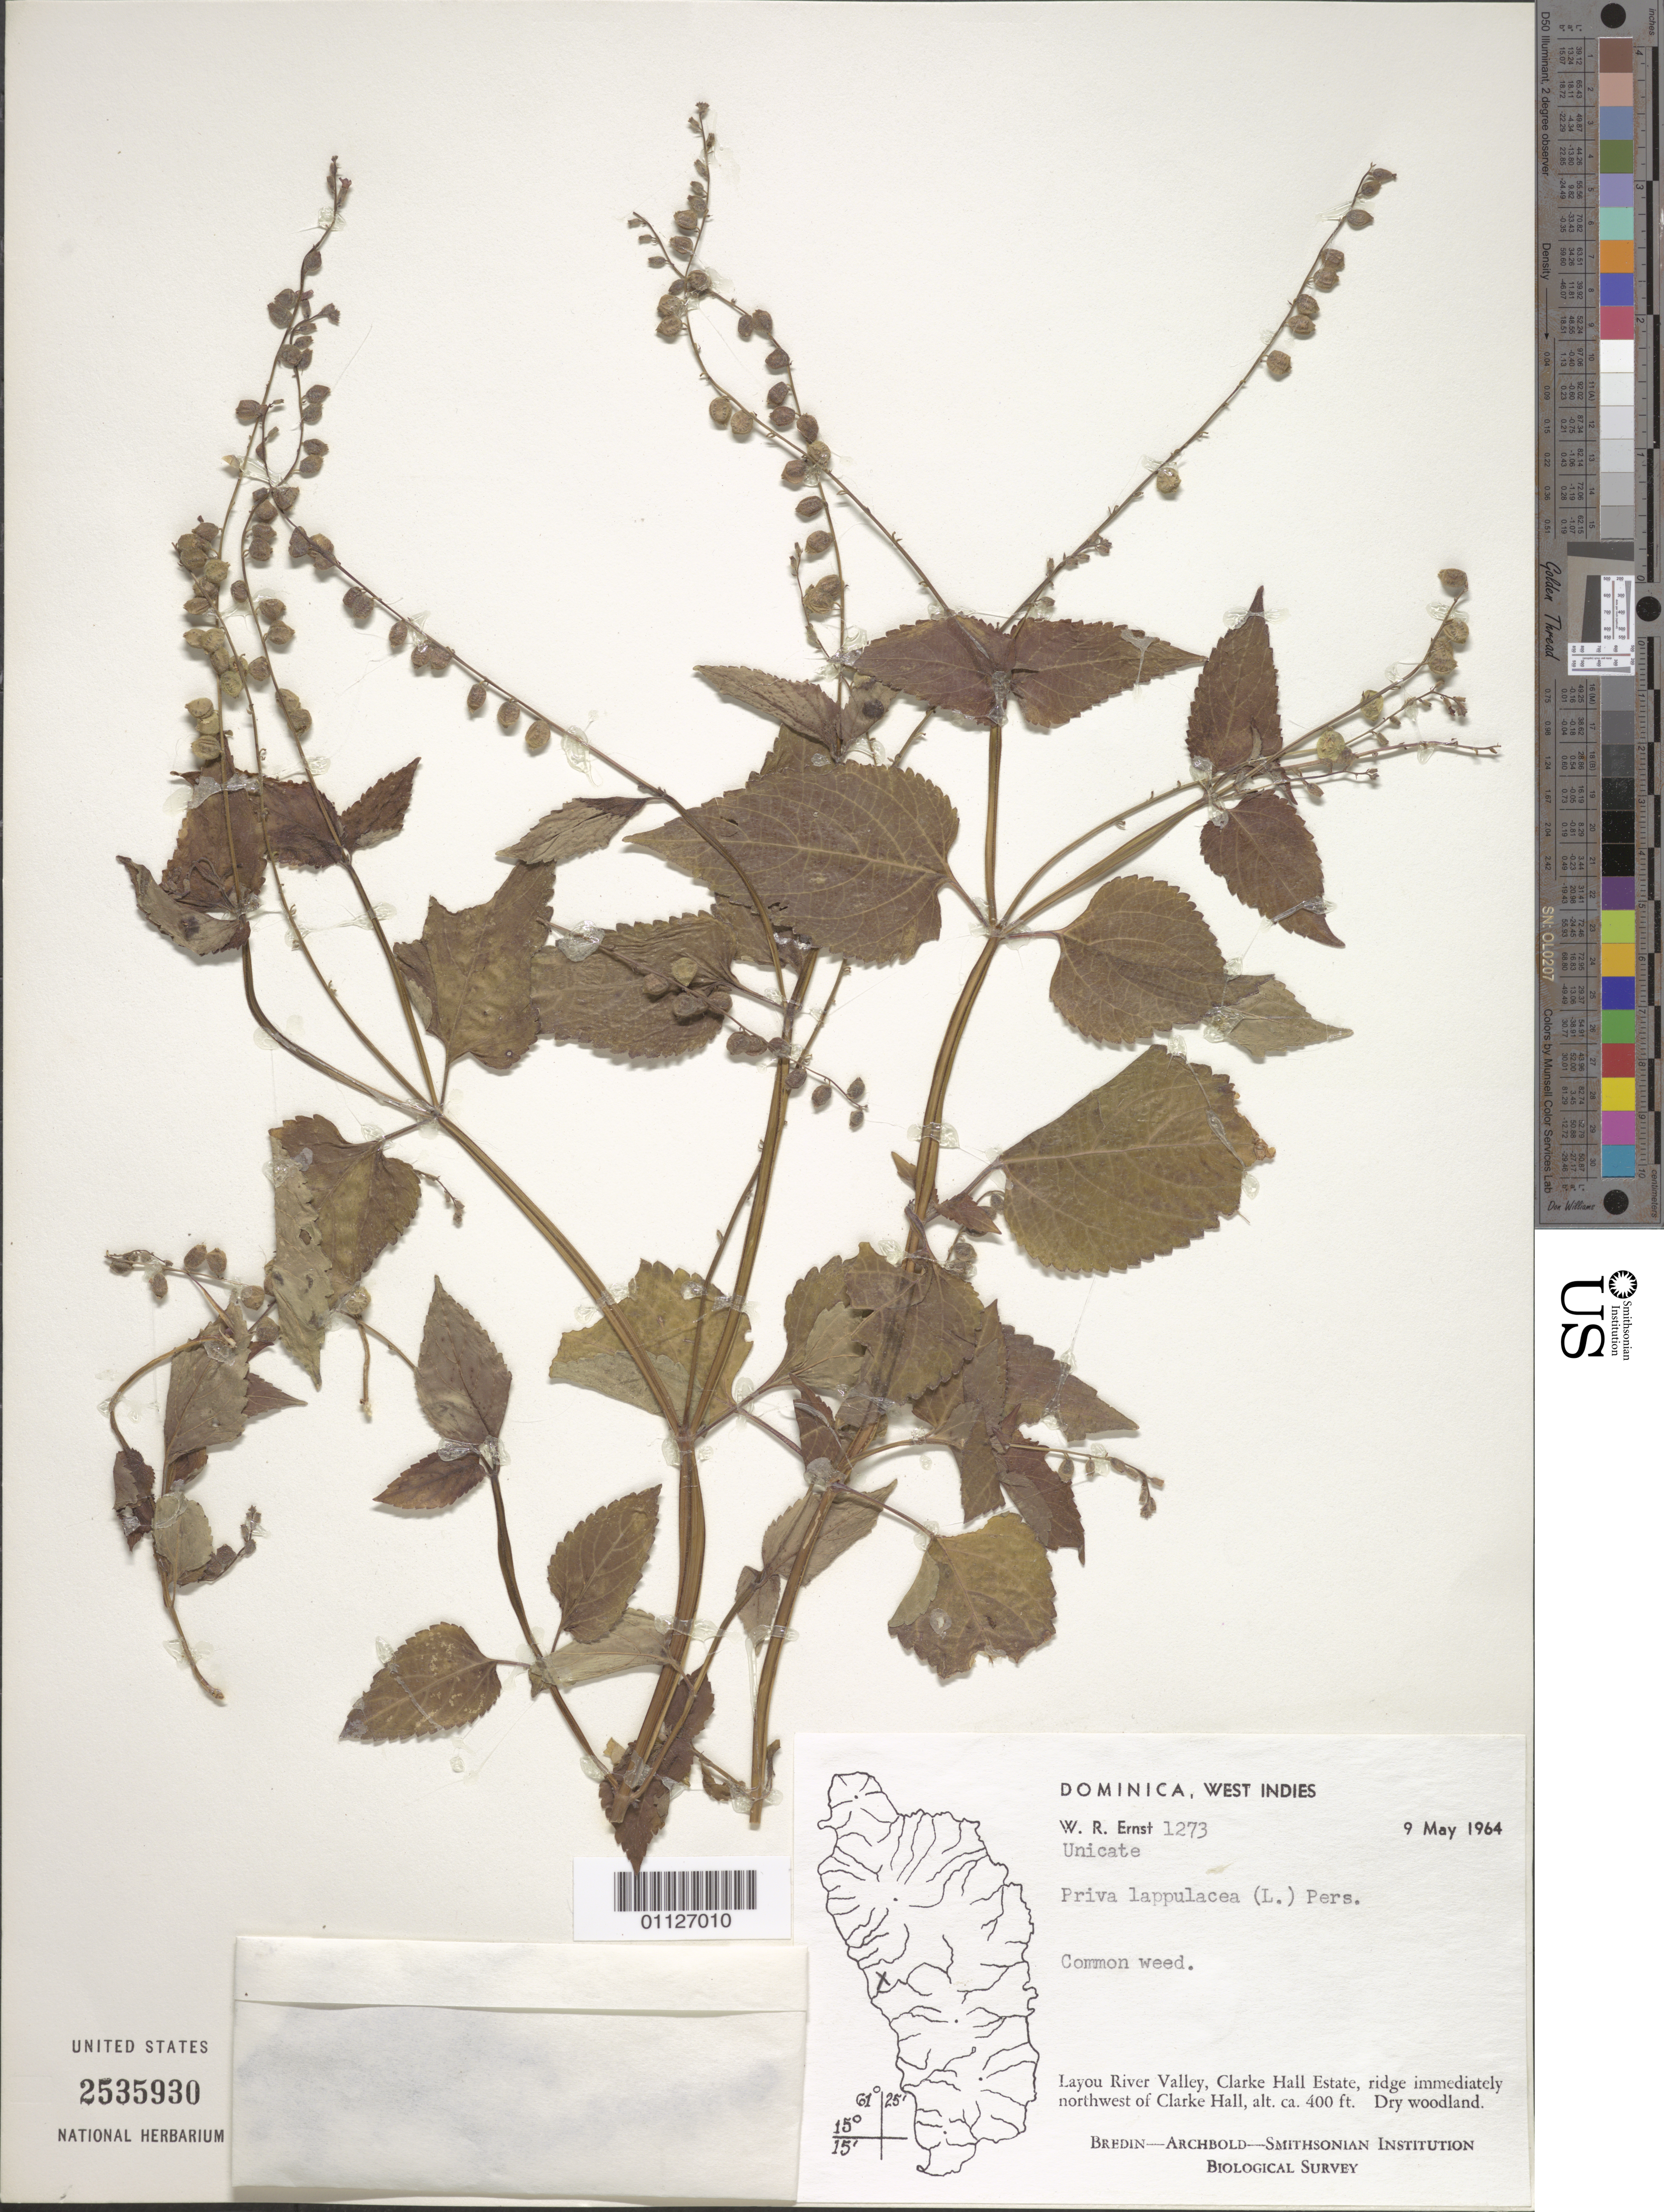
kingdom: Plantae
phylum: Tracheophyta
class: Magnoliopsida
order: Lamiales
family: Verbenaceae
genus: Priva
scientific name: Priva lappulacea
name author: (L.) Pers.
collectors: W. R. Ernst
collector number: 1273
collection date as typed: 09 May 1964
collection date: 1964-05-09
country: Dominica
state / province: St. Joseph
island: Dominica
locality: Layou River Valley, Clarke Hall Estate, ridge immediately NW of Clarke Hall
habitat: dry woodland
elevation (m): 122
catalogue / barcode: US 2535930